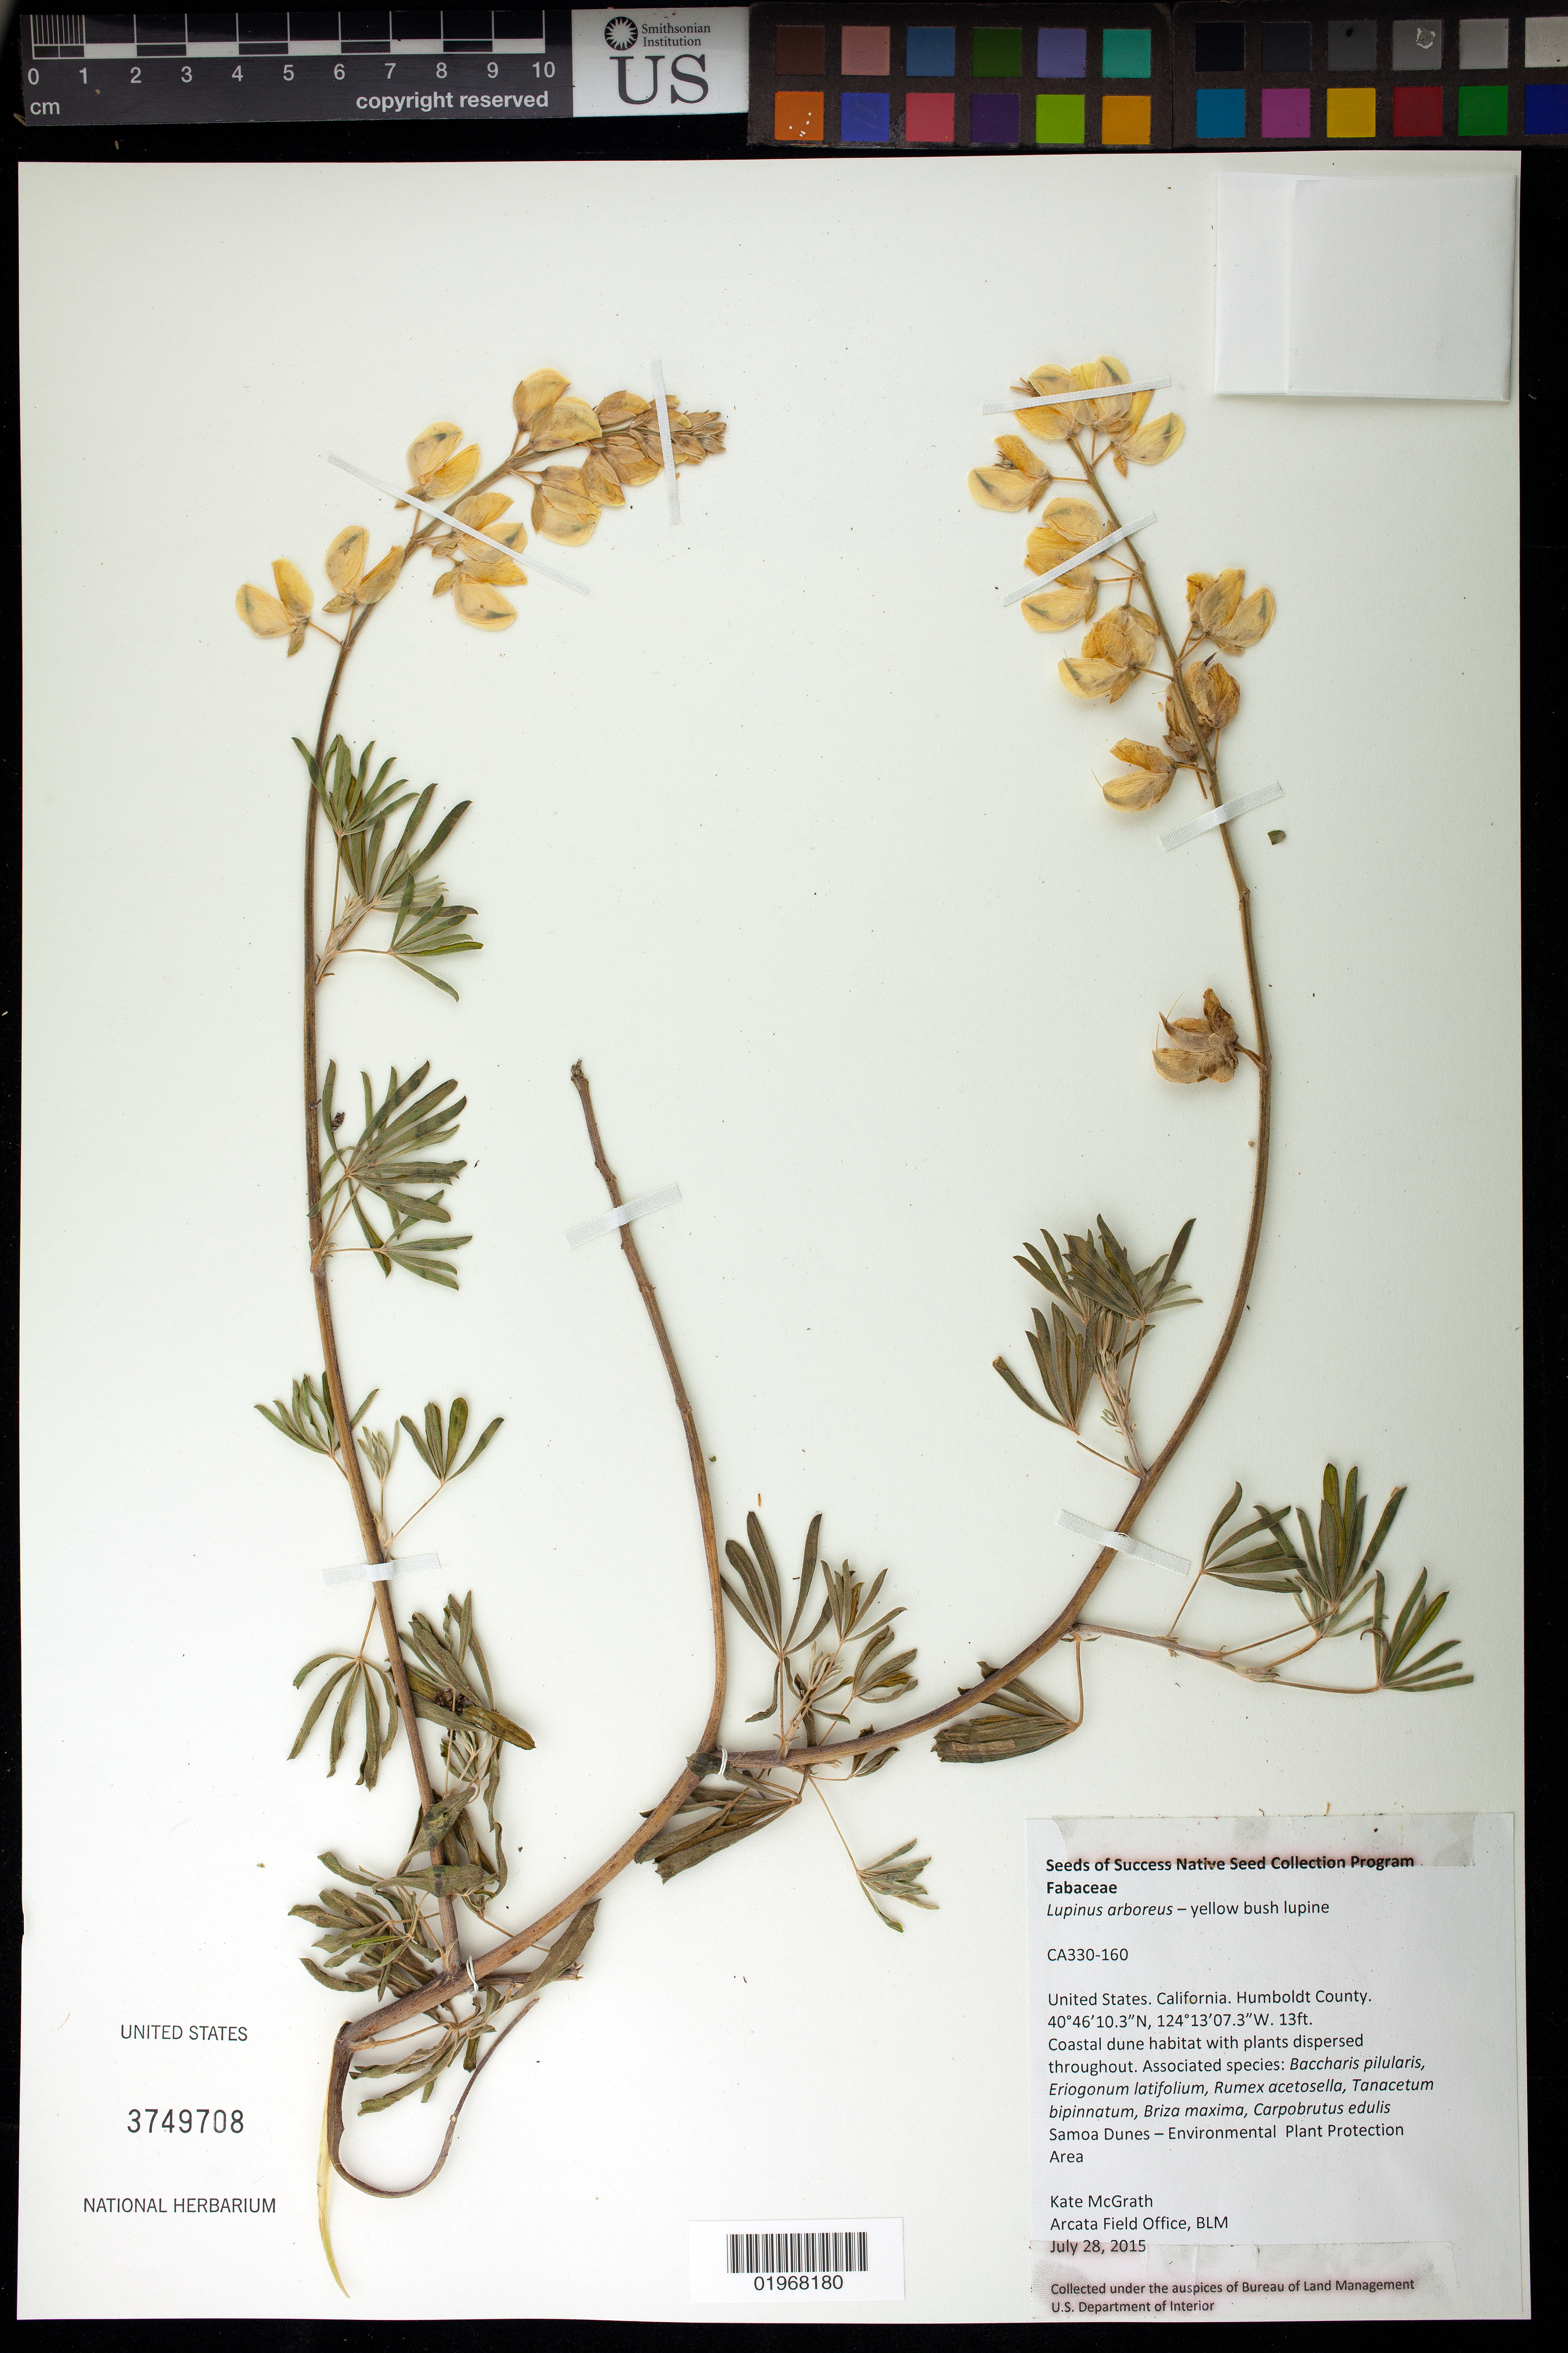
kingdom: Plantae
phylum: Tracheophyta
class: Magnoliopsida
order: Fabales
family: Fabaceae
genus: Lupinus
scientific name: Lupinus arboreus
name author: Sims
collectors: K. McGrath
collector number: CA330-160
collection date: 2015-07-28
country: United States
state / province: California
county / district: Humbolt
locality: Samoa Environmental Plant Protection Area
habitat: Coastal dune habitat. With Briza maxima, Rumex acetosella, Baccharis pilularis, ect.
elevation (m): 4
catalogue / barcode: US 3749708